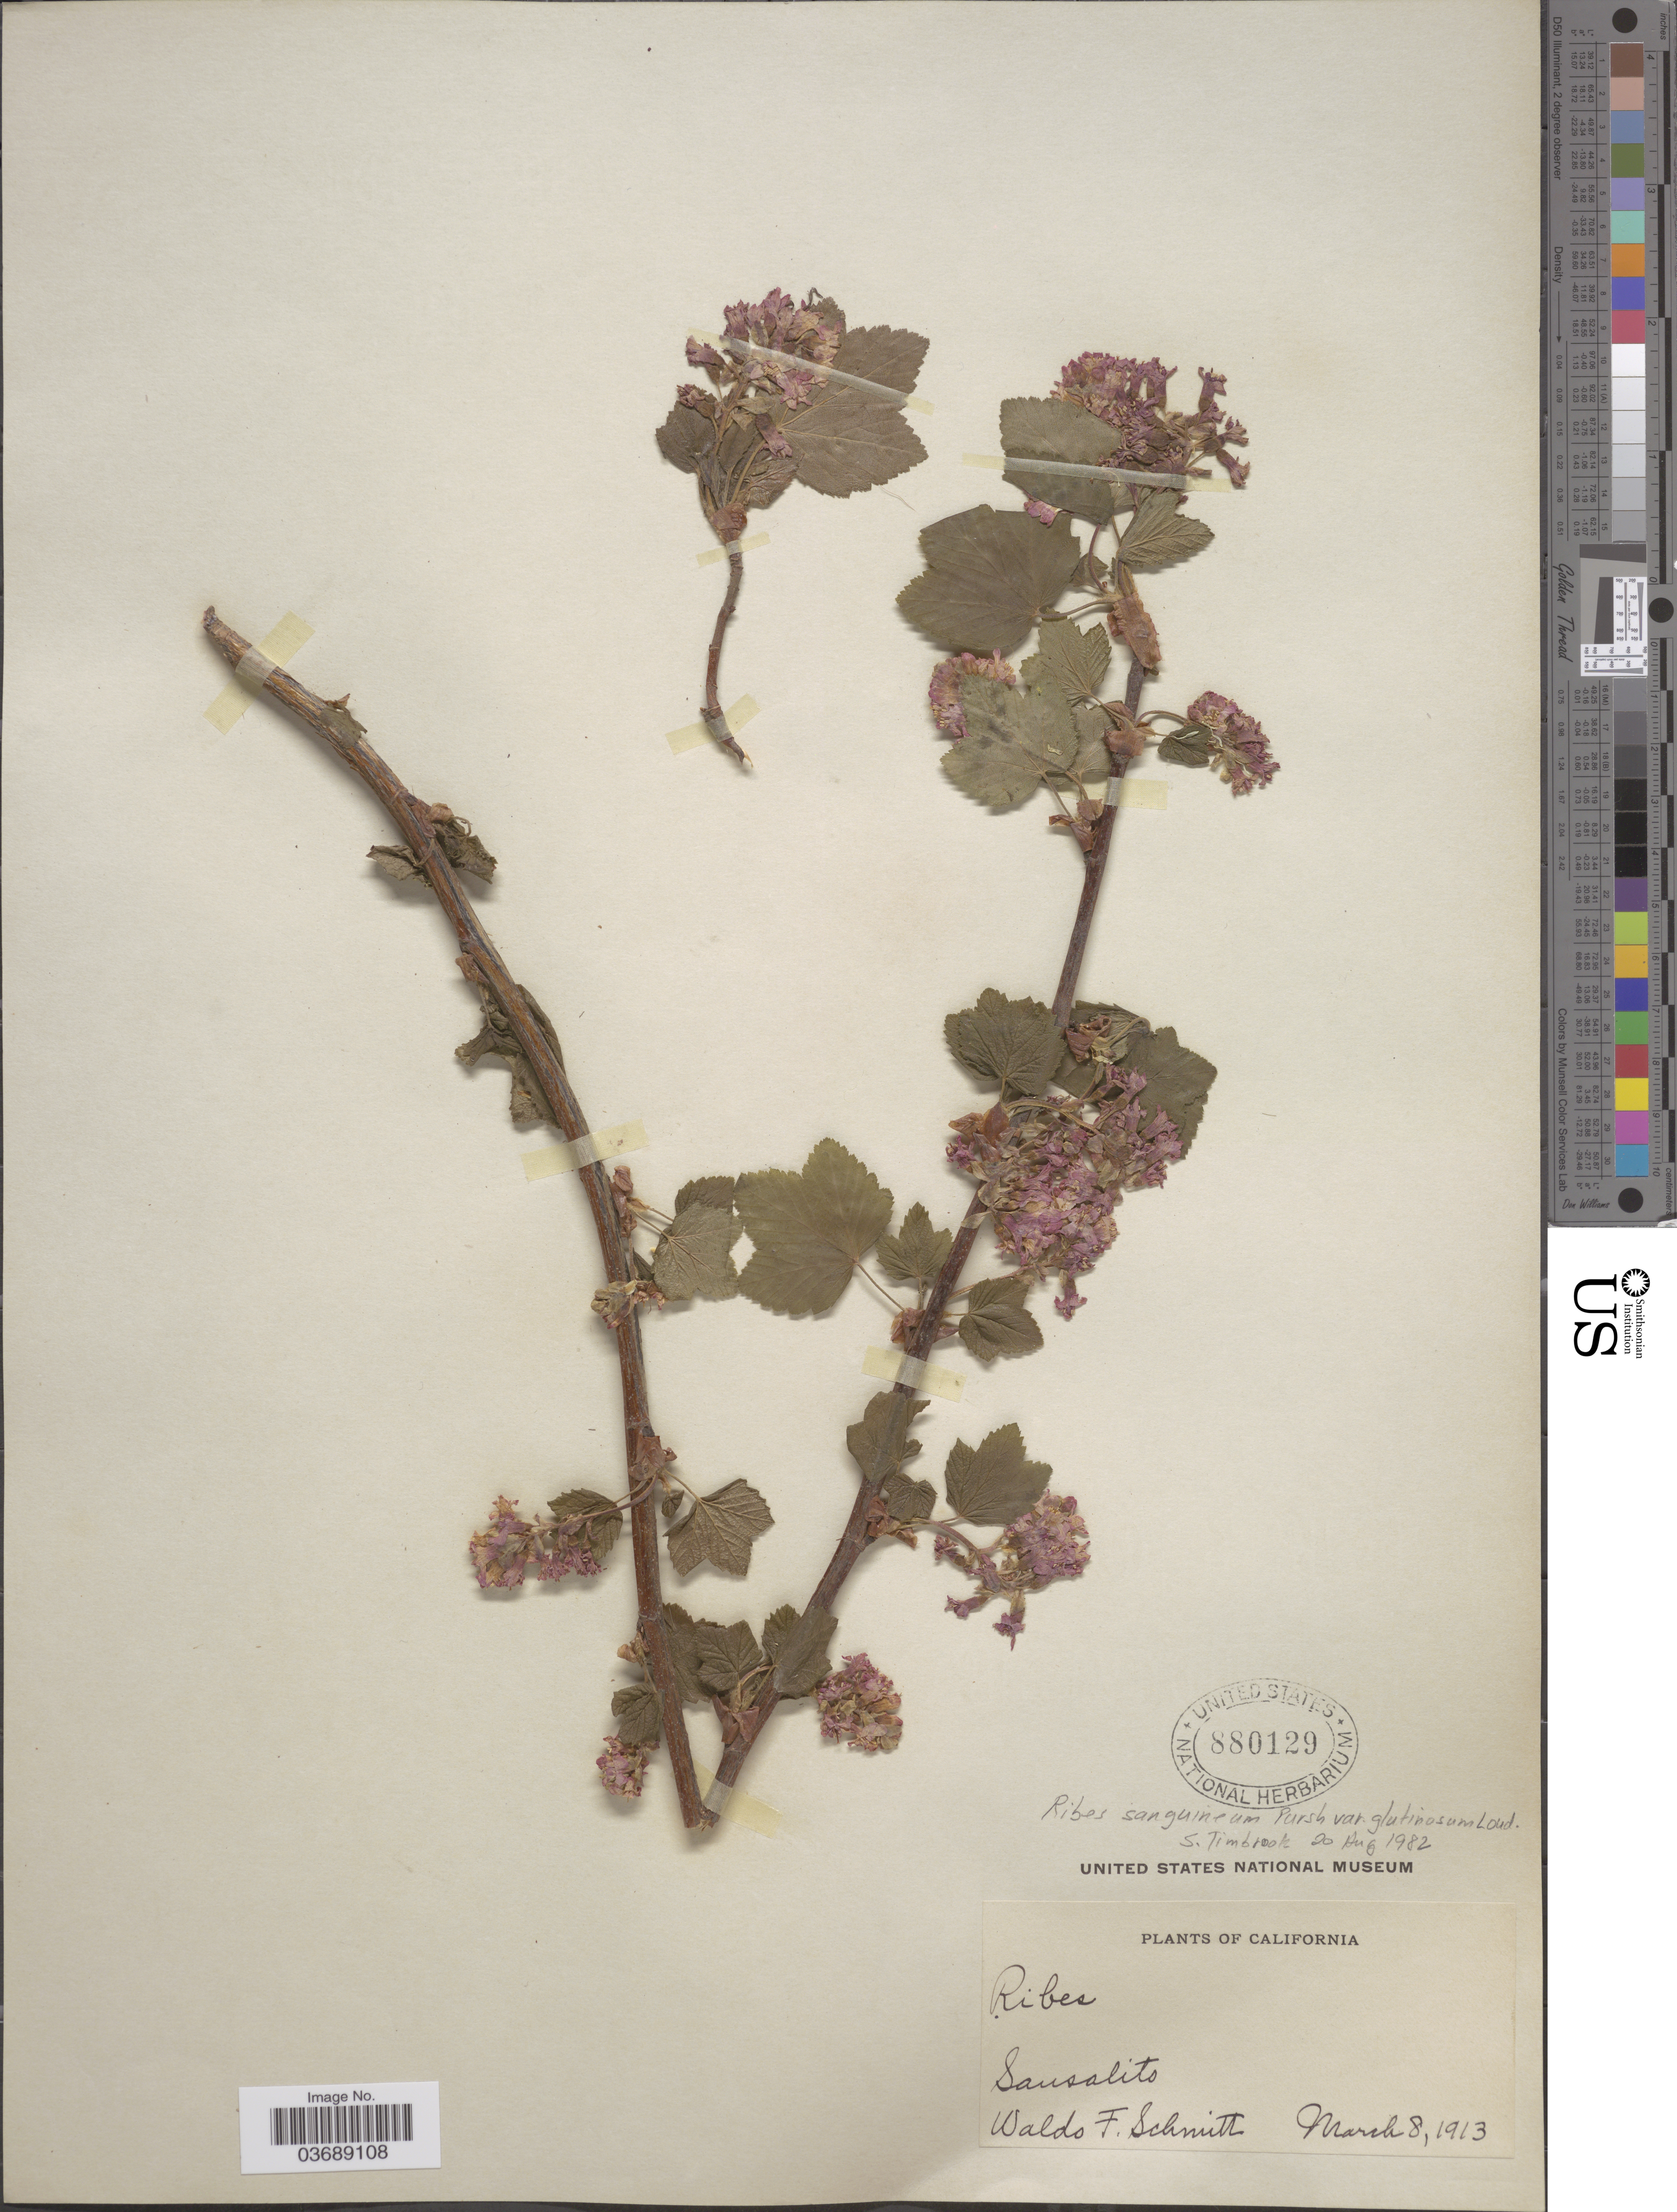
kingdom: Plantae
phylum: Tracheophyta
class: Magnoliopsida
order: Saxifragales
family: Grossulariaceae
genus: Ribes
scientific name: Ribes sanguineum var. glutinosum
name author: (Benth.) Loudon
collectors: W. F. Schmitt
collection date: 1913-03-08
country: United States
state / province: California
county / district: Marin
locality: Sausalito.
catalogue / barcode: US 880129